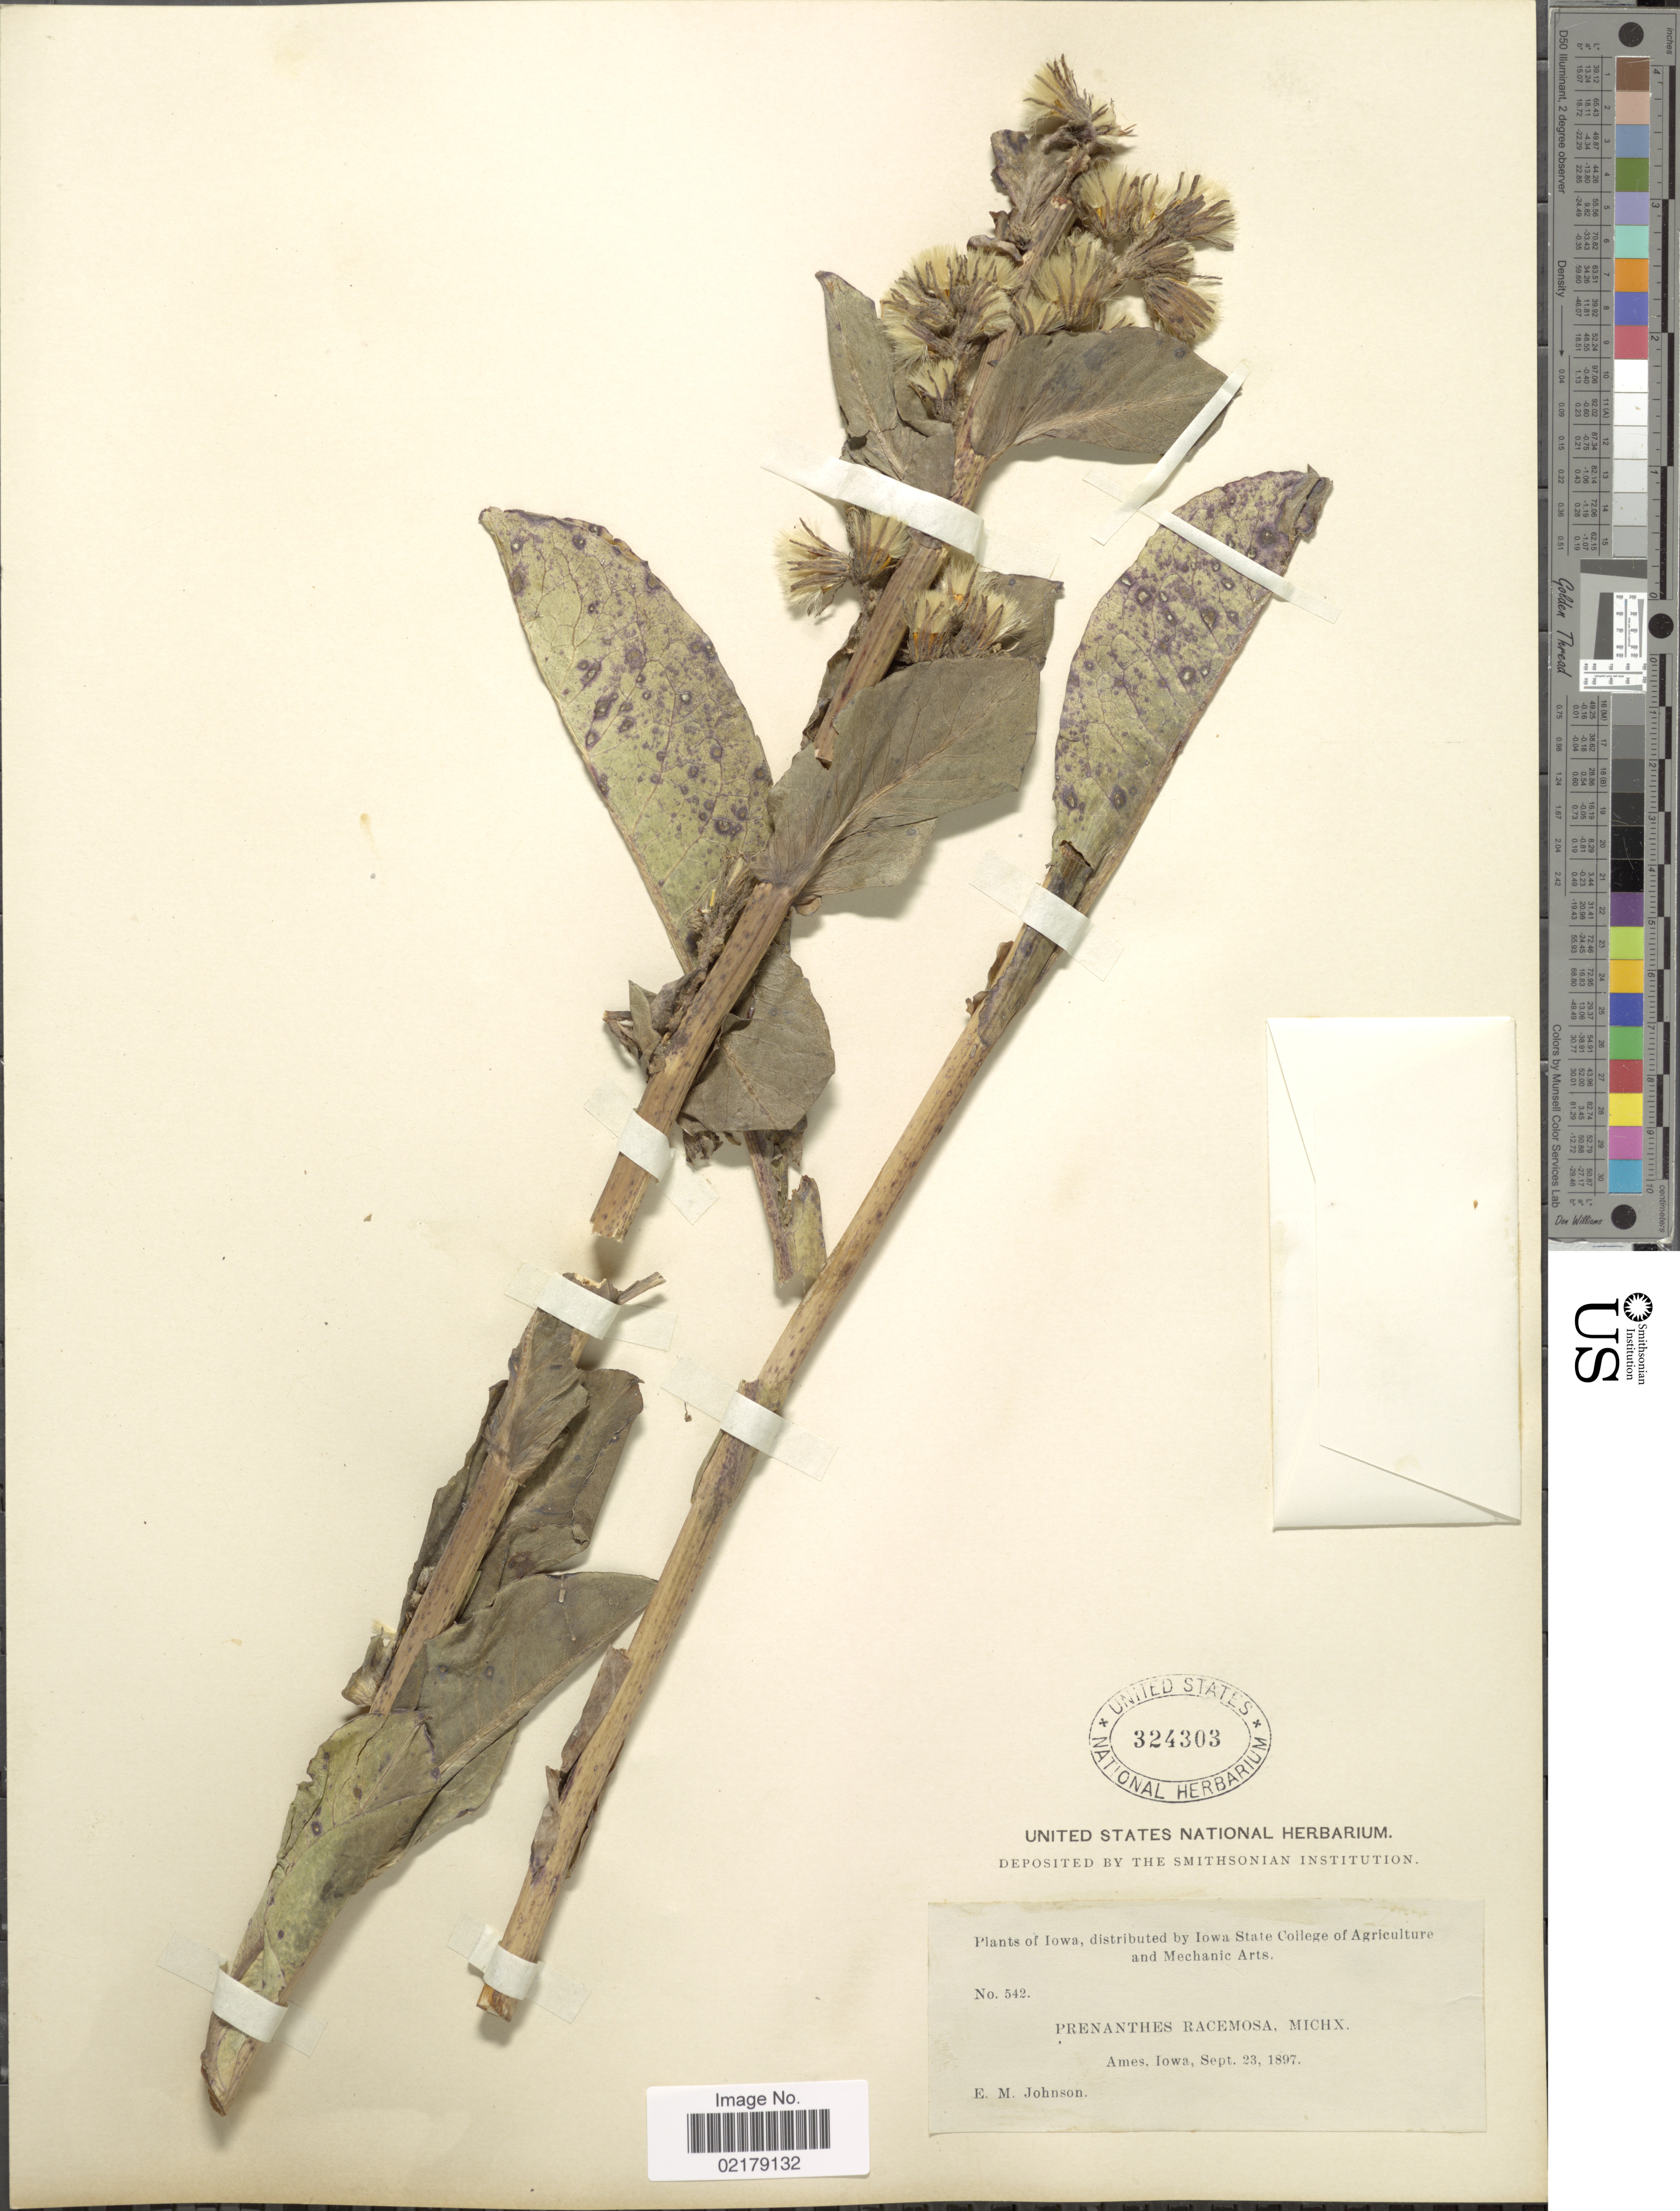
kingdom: Plantae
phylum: Tracheophyta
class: Magnoliopsida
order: Asterales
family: Asteraceae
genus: Nabalus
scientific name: Nabalus racemosus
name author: (Michx.) Hook.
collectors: E. Johnson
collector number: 542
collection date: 1897-09-23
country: United States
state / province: Iowa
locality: Ames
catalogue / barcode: US 324303